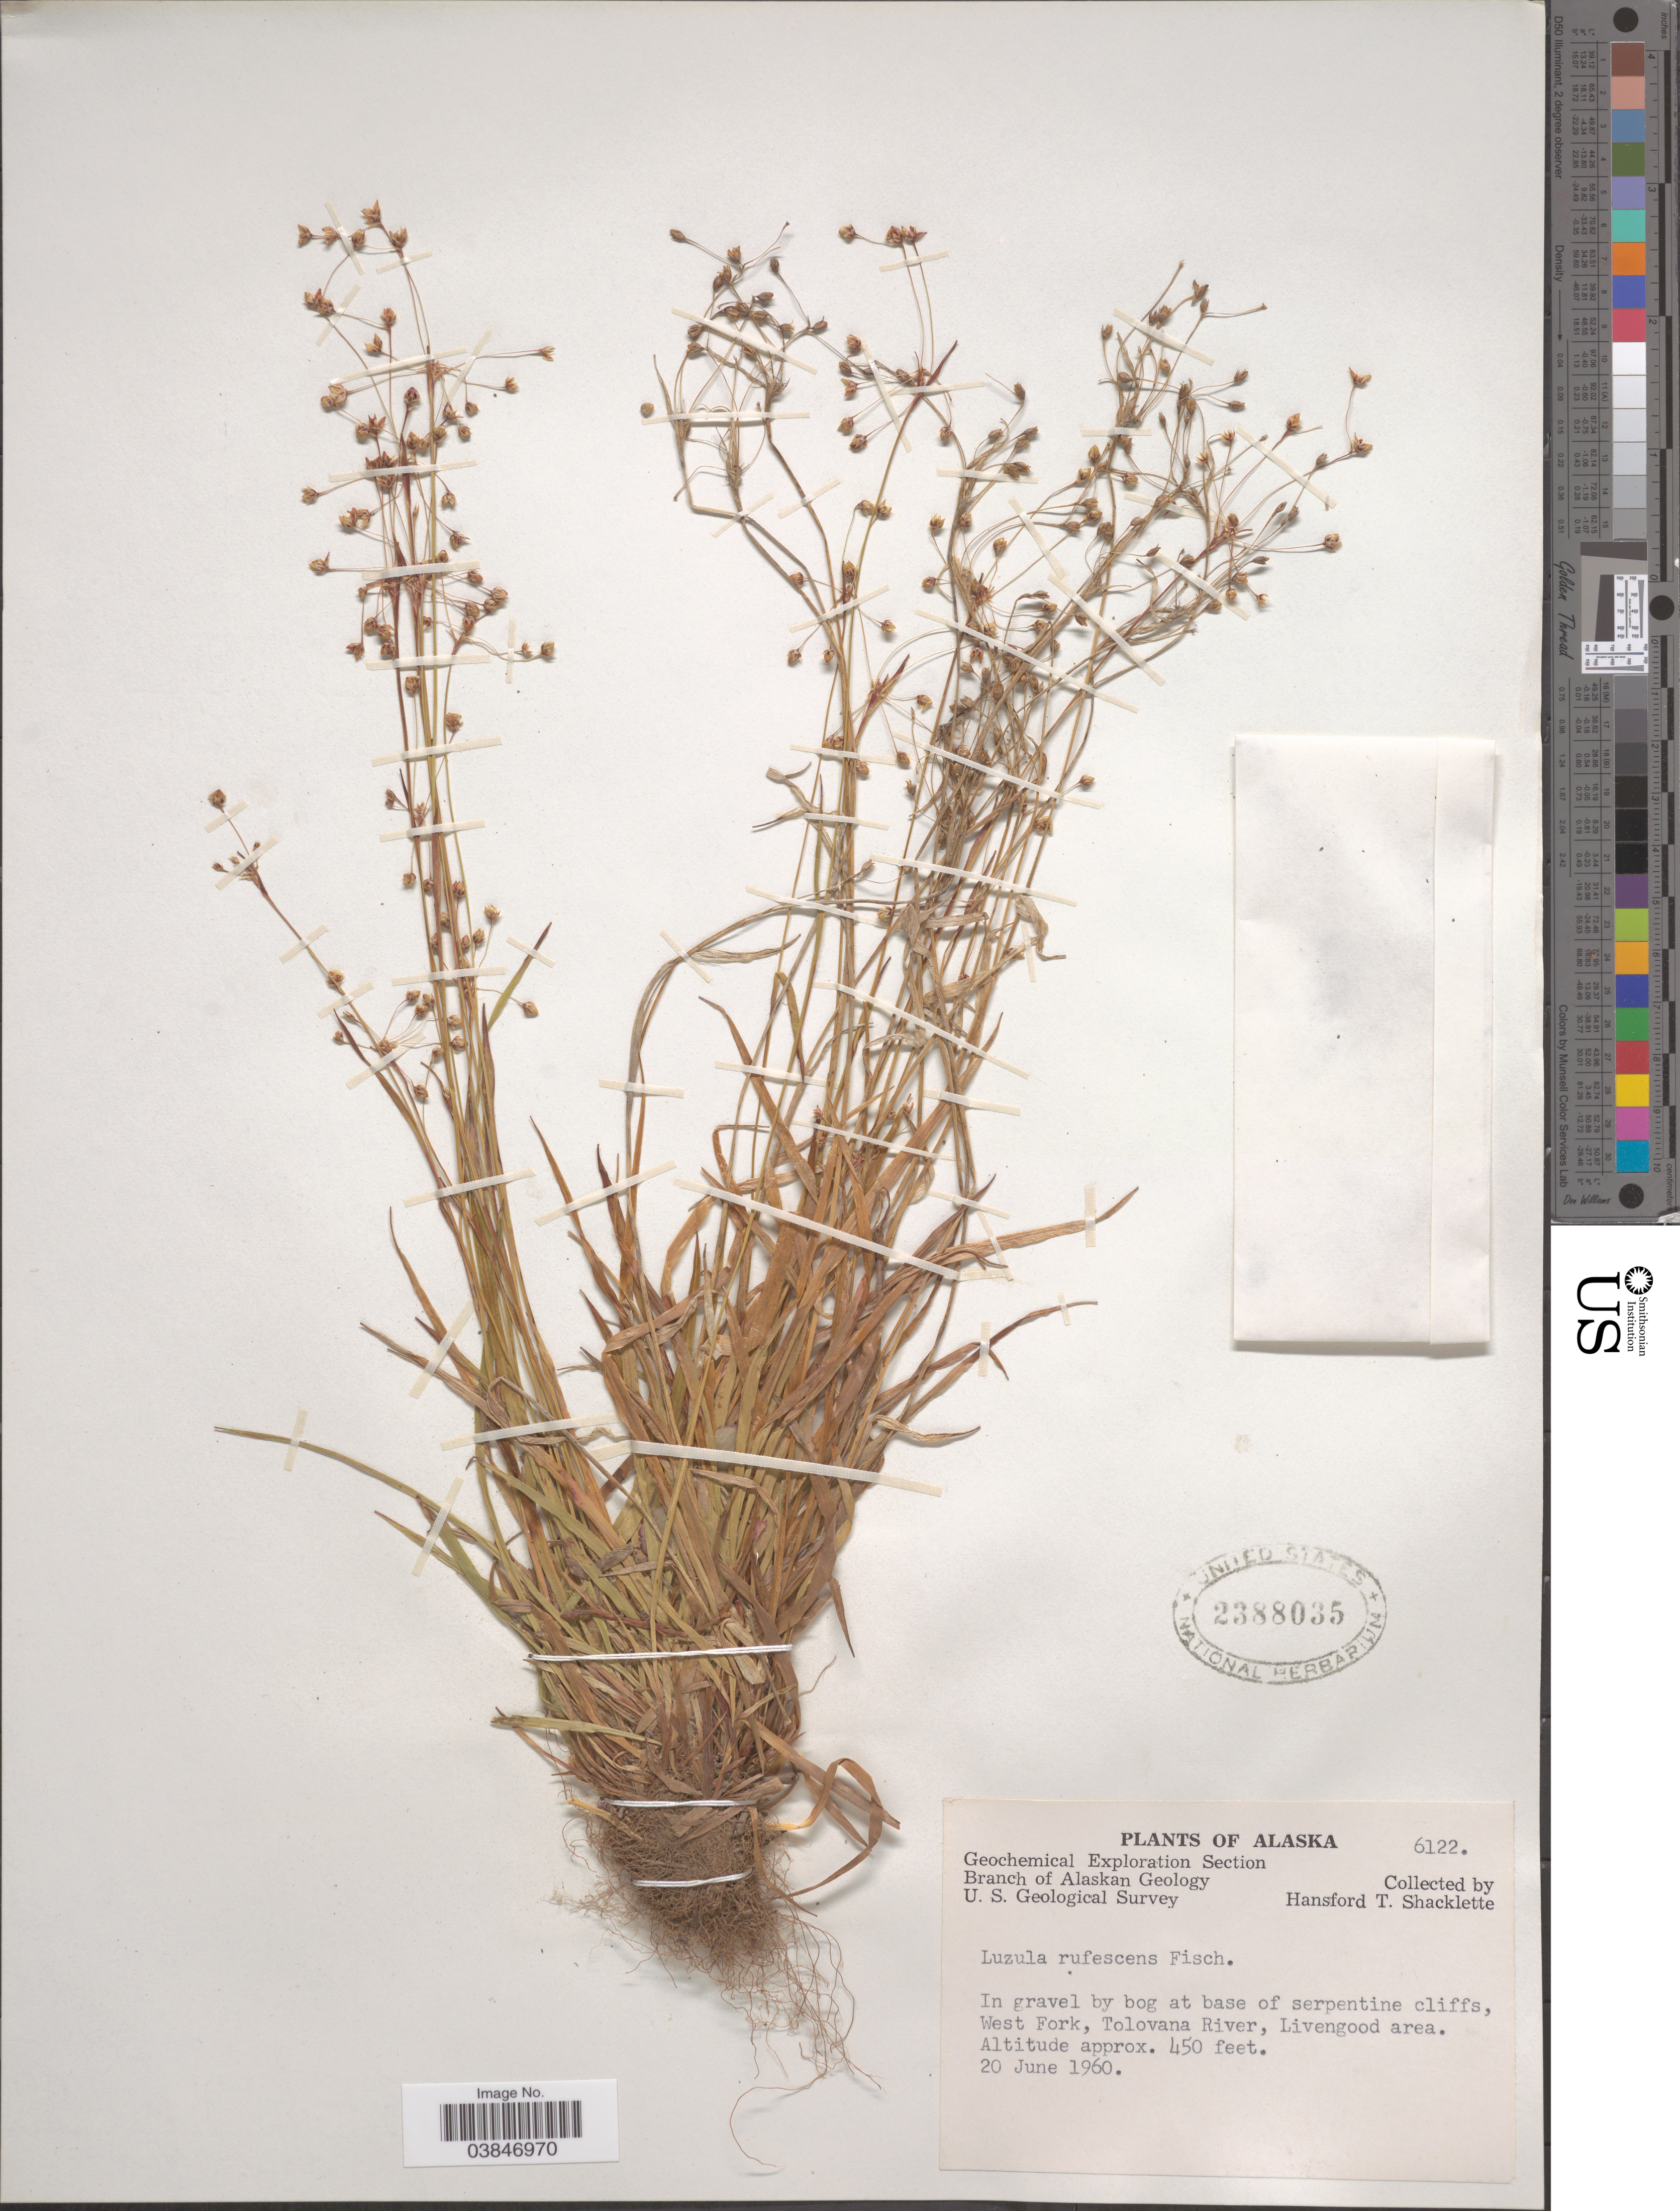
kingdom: Plantae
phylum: Tracheophyta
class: Liliopsida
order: Poales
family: Juncaceae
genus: Luzula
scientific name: Luzula rufescens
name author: Fisch. ex E. Mey.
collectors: H. Shacklette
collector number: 6122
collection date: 1960-06-20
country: United States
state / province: Alaska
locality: West Fork, Tolovana River, Livengood area.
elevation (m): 137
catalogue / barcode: US 2388035